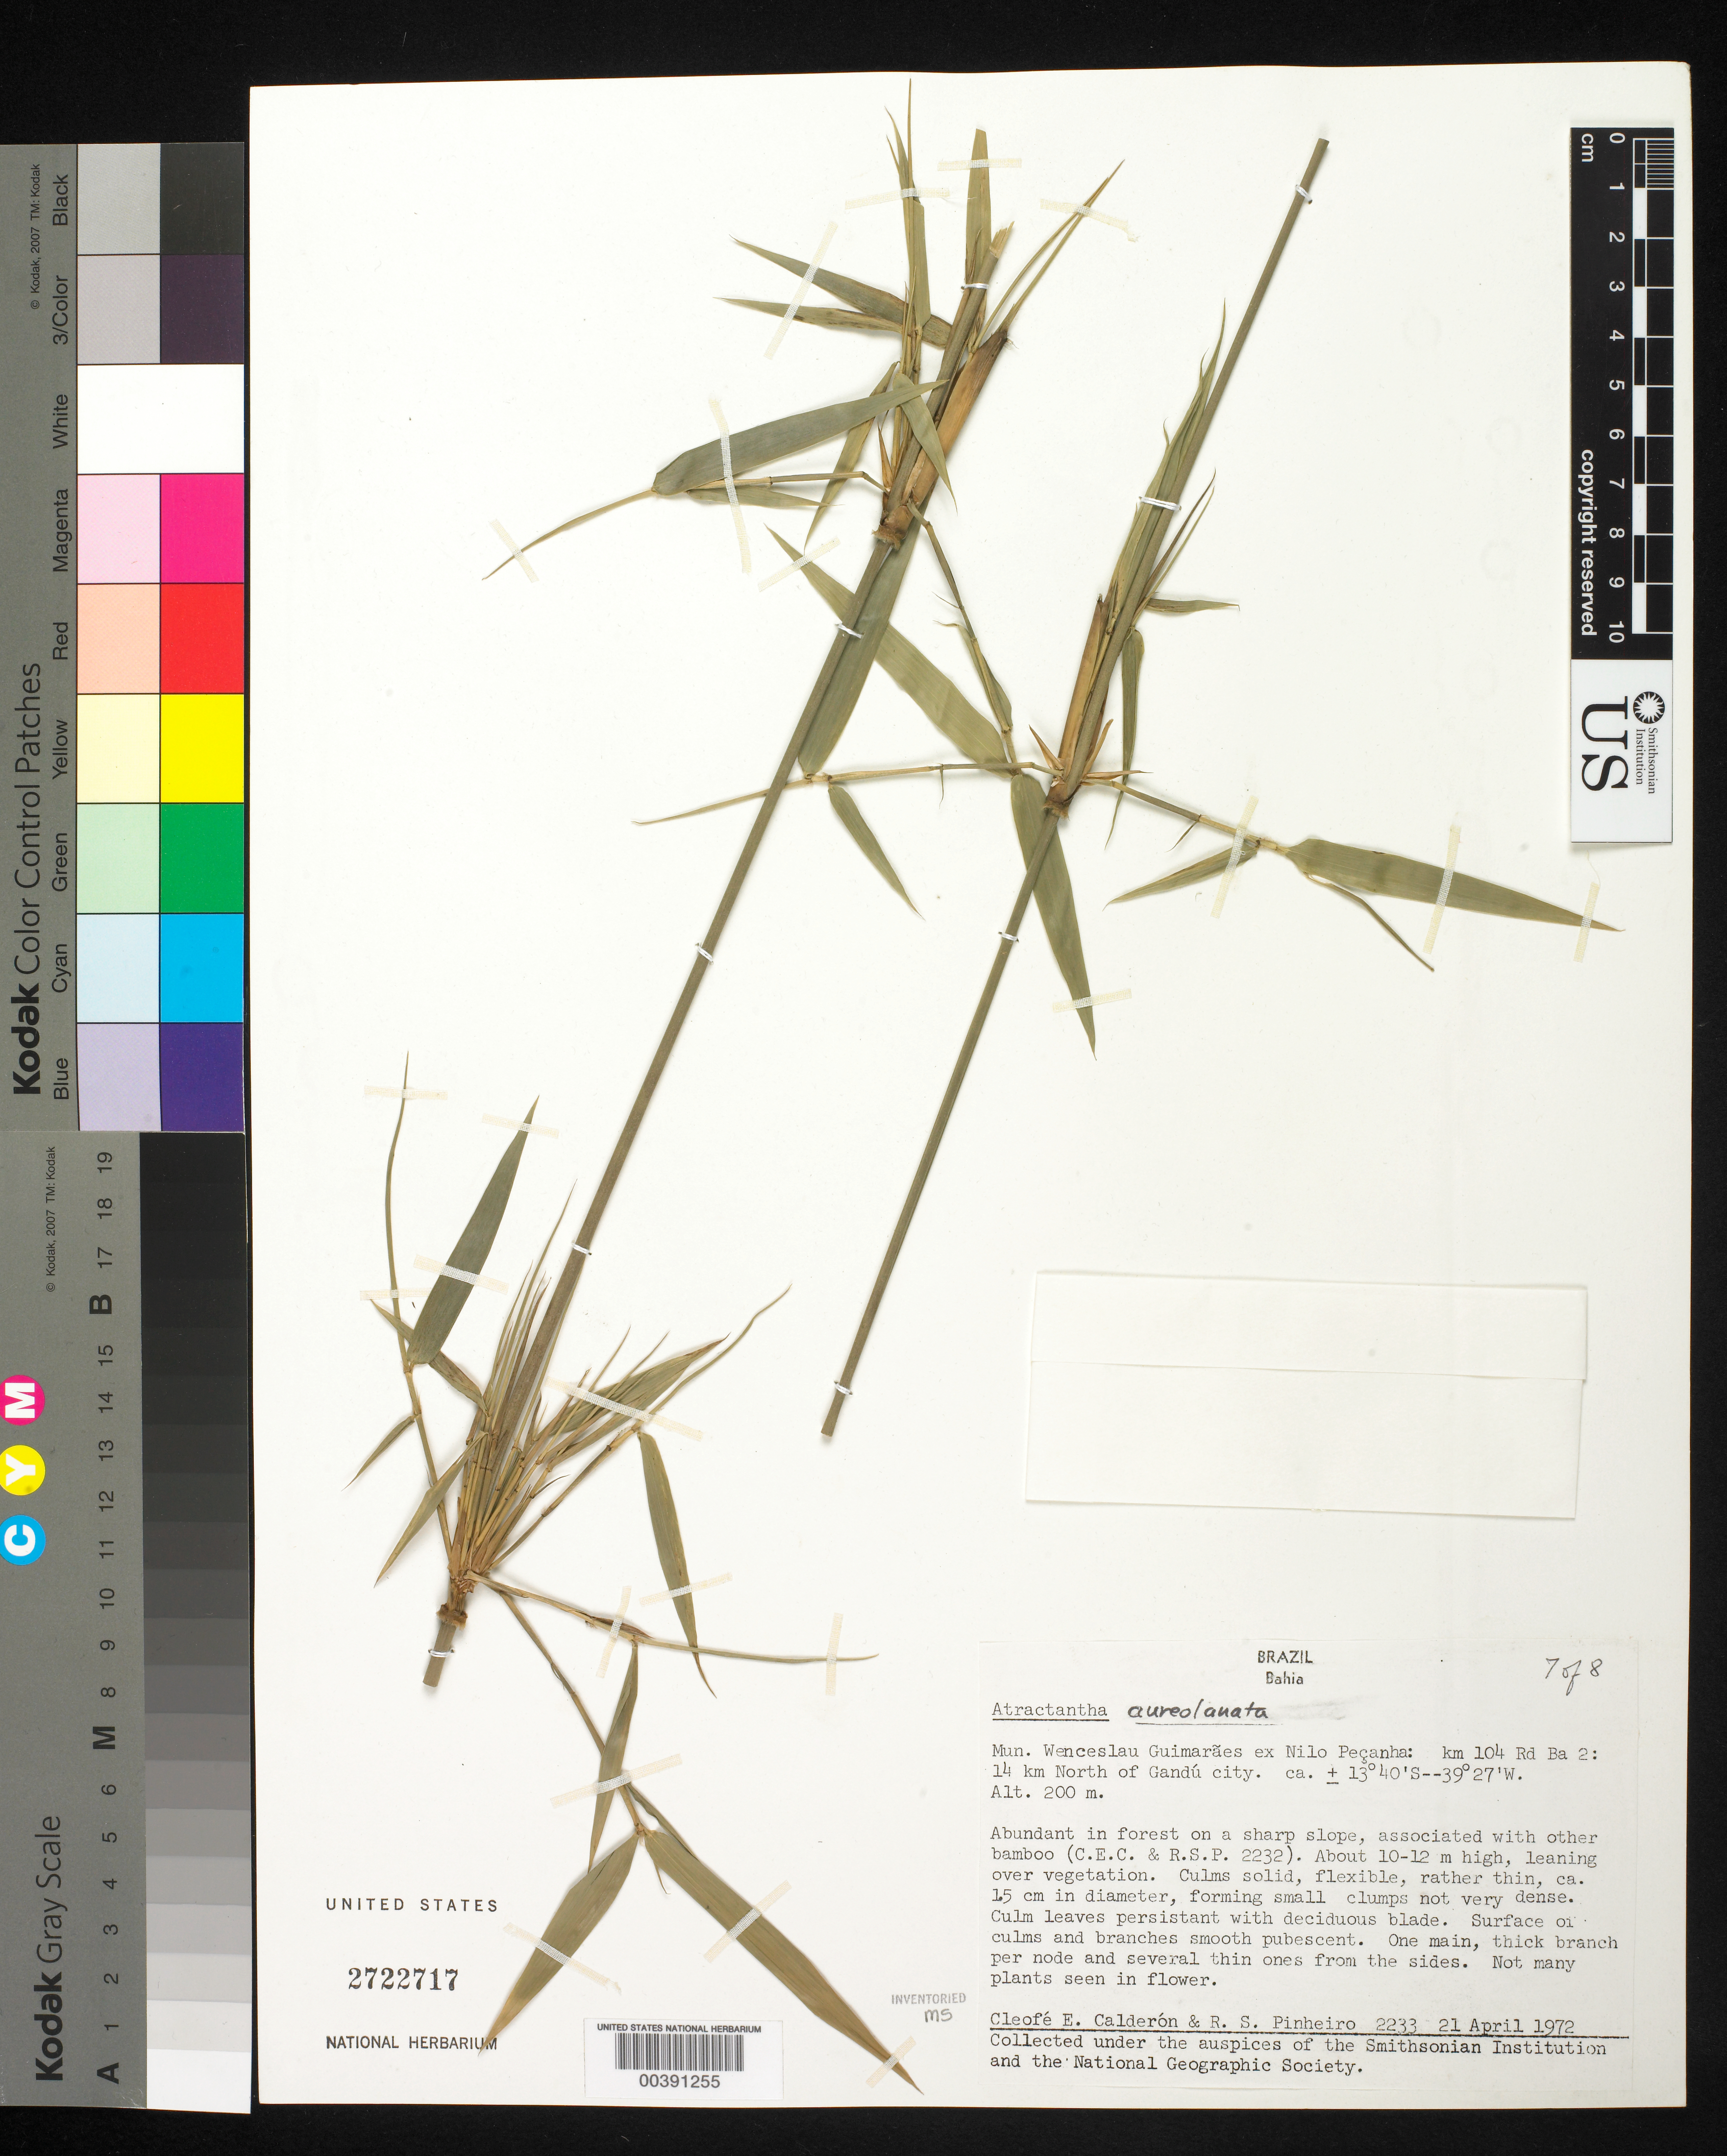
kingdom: Plantae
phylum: Tracheophyta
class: Liliopsida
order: Poales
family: Poaceae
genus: Atractantha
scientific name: Atractantha aureolanata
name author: Judz.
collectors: C. E. Calderón & R. S. Pinheiro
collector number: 2233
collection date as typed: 21 Apr 1972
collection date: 1972-04-21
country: Brazil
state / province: Bahia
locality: Wenceslau guimaraes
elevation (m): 200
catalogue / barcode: US 2722717